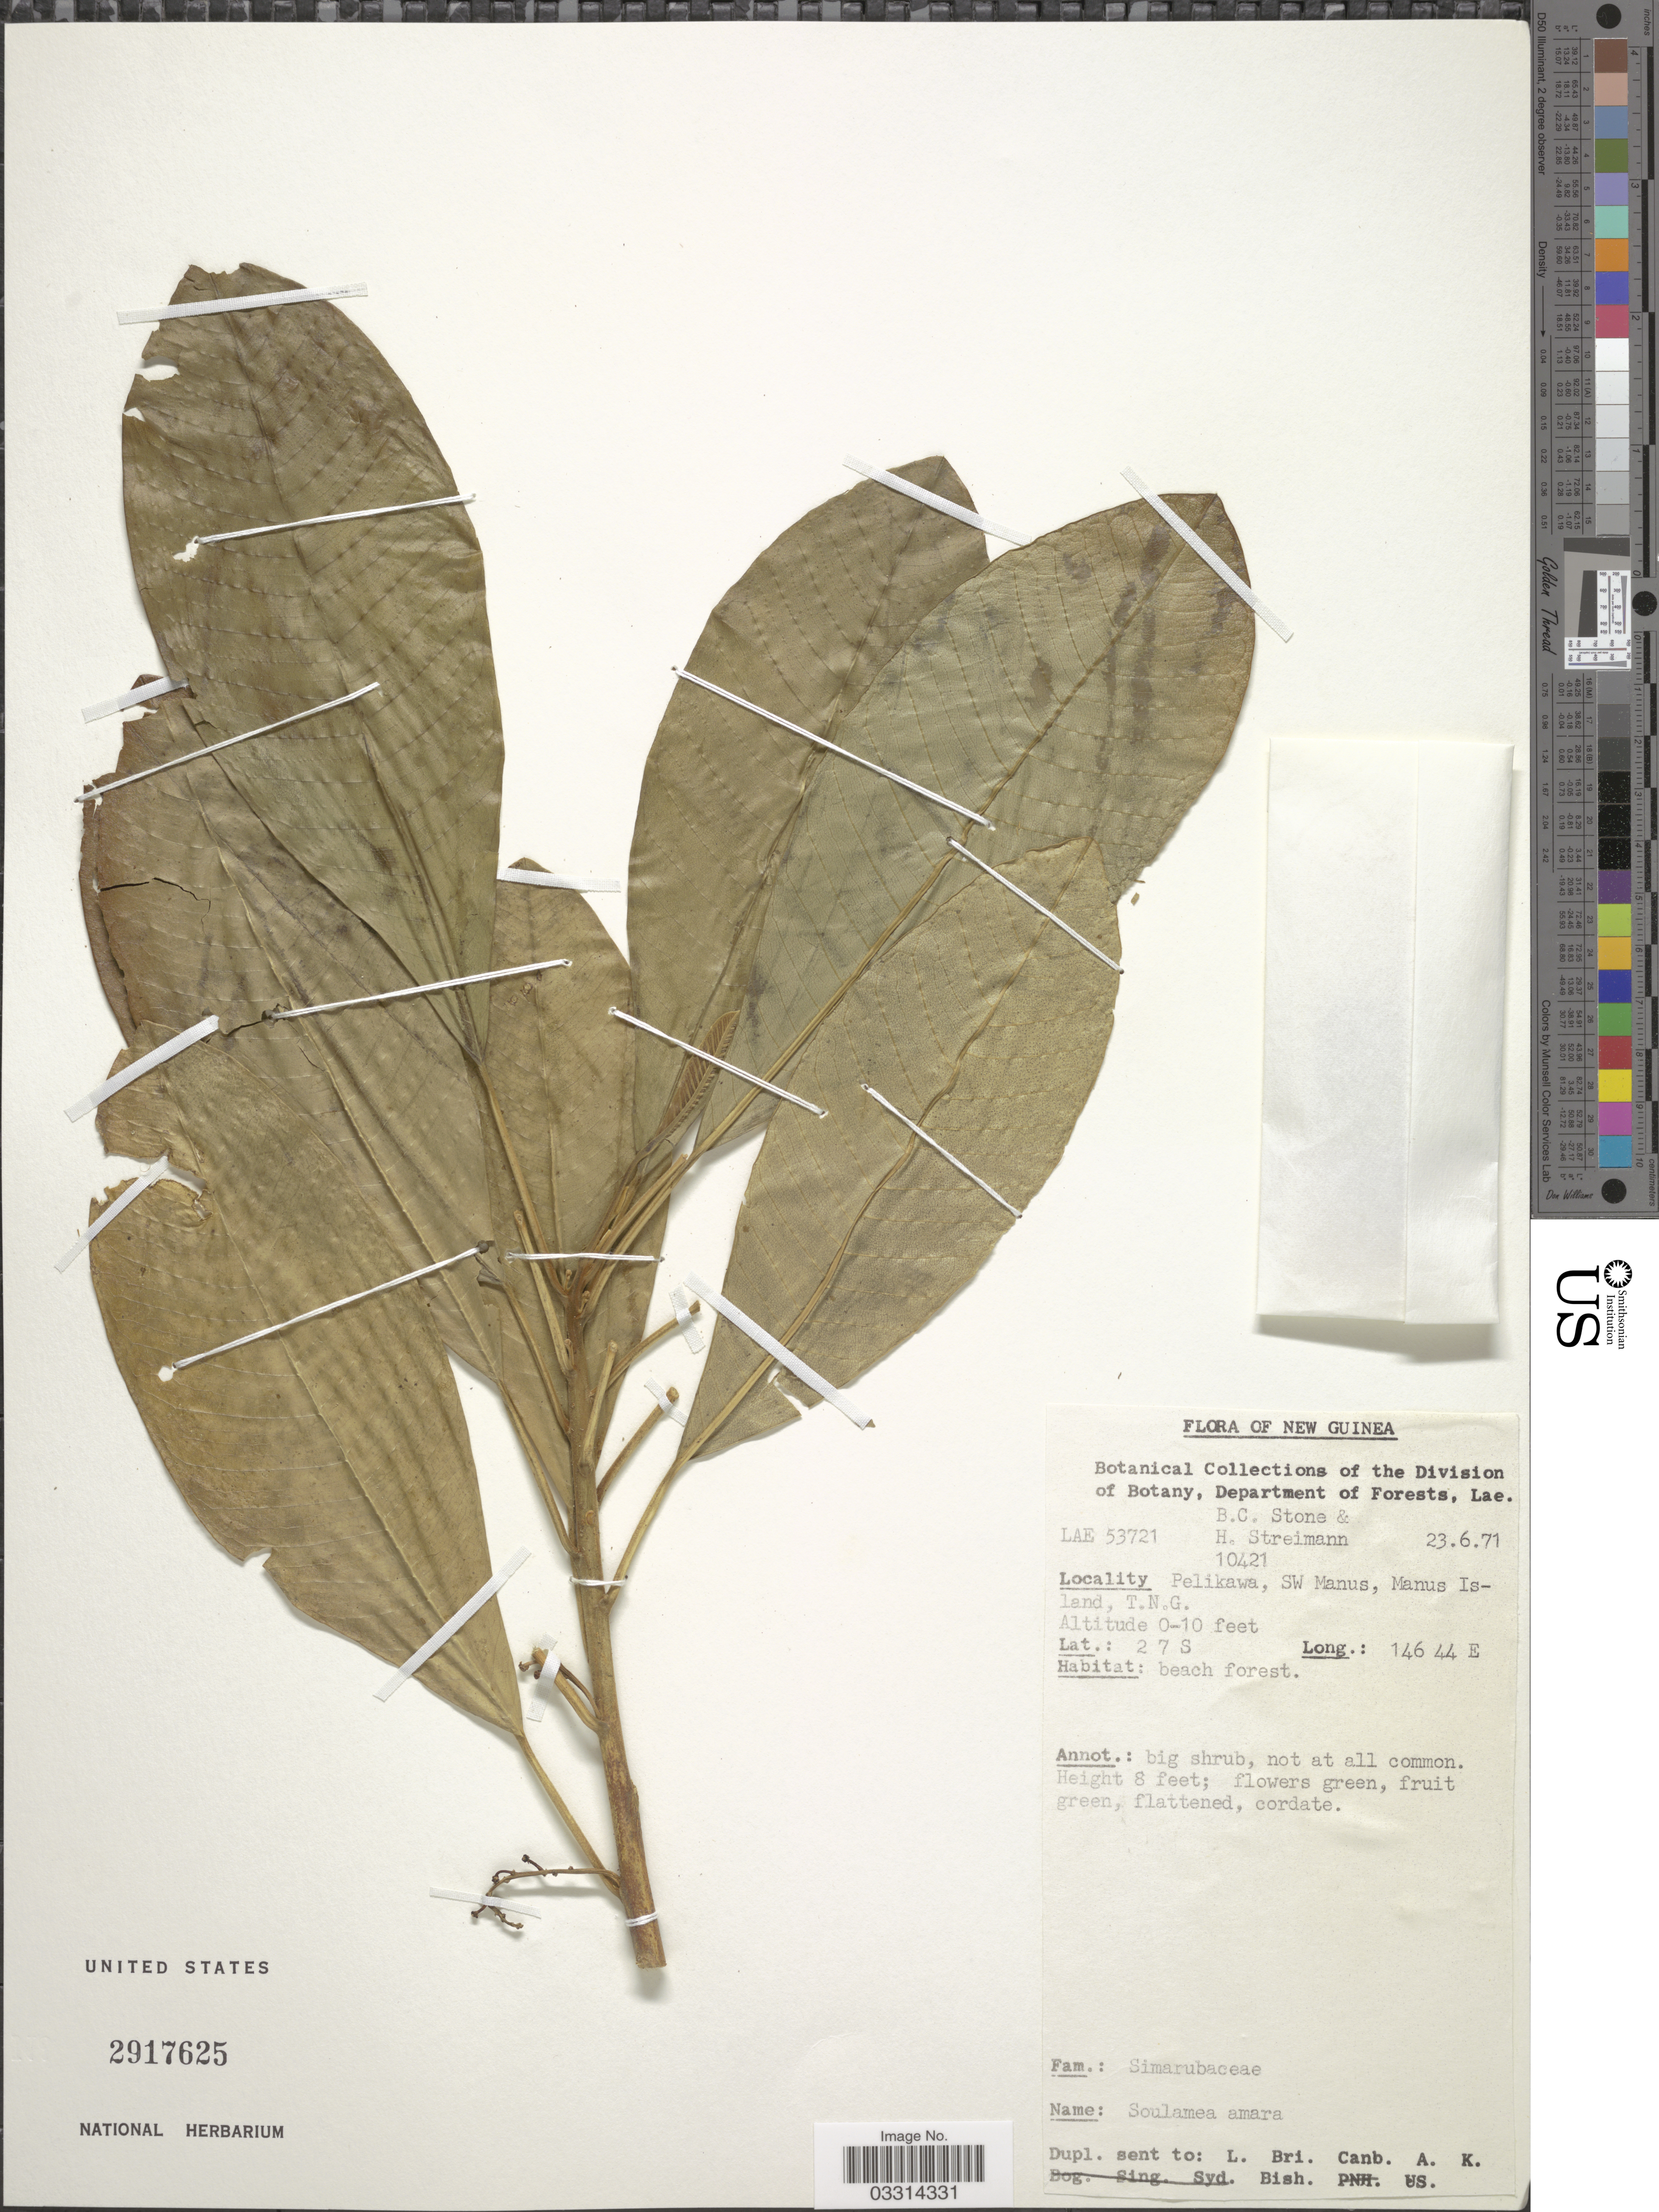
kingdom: Plantae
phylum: Tracheophyta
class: Magnoliopsida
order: Sapindales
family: Simaroubaceae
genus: Soulamea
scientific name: Soulamea amara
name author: Lam.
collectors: B. C. Stone & H. Streimann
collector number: LAE 53721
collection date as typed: Transcribed d/m/y: 23/6/71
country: Papua New Guinea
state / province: Manus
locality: New Guinea. Pelikawa, SW Manus, Manus Island, T.N.G.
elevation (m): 0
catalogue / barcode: US 2917625